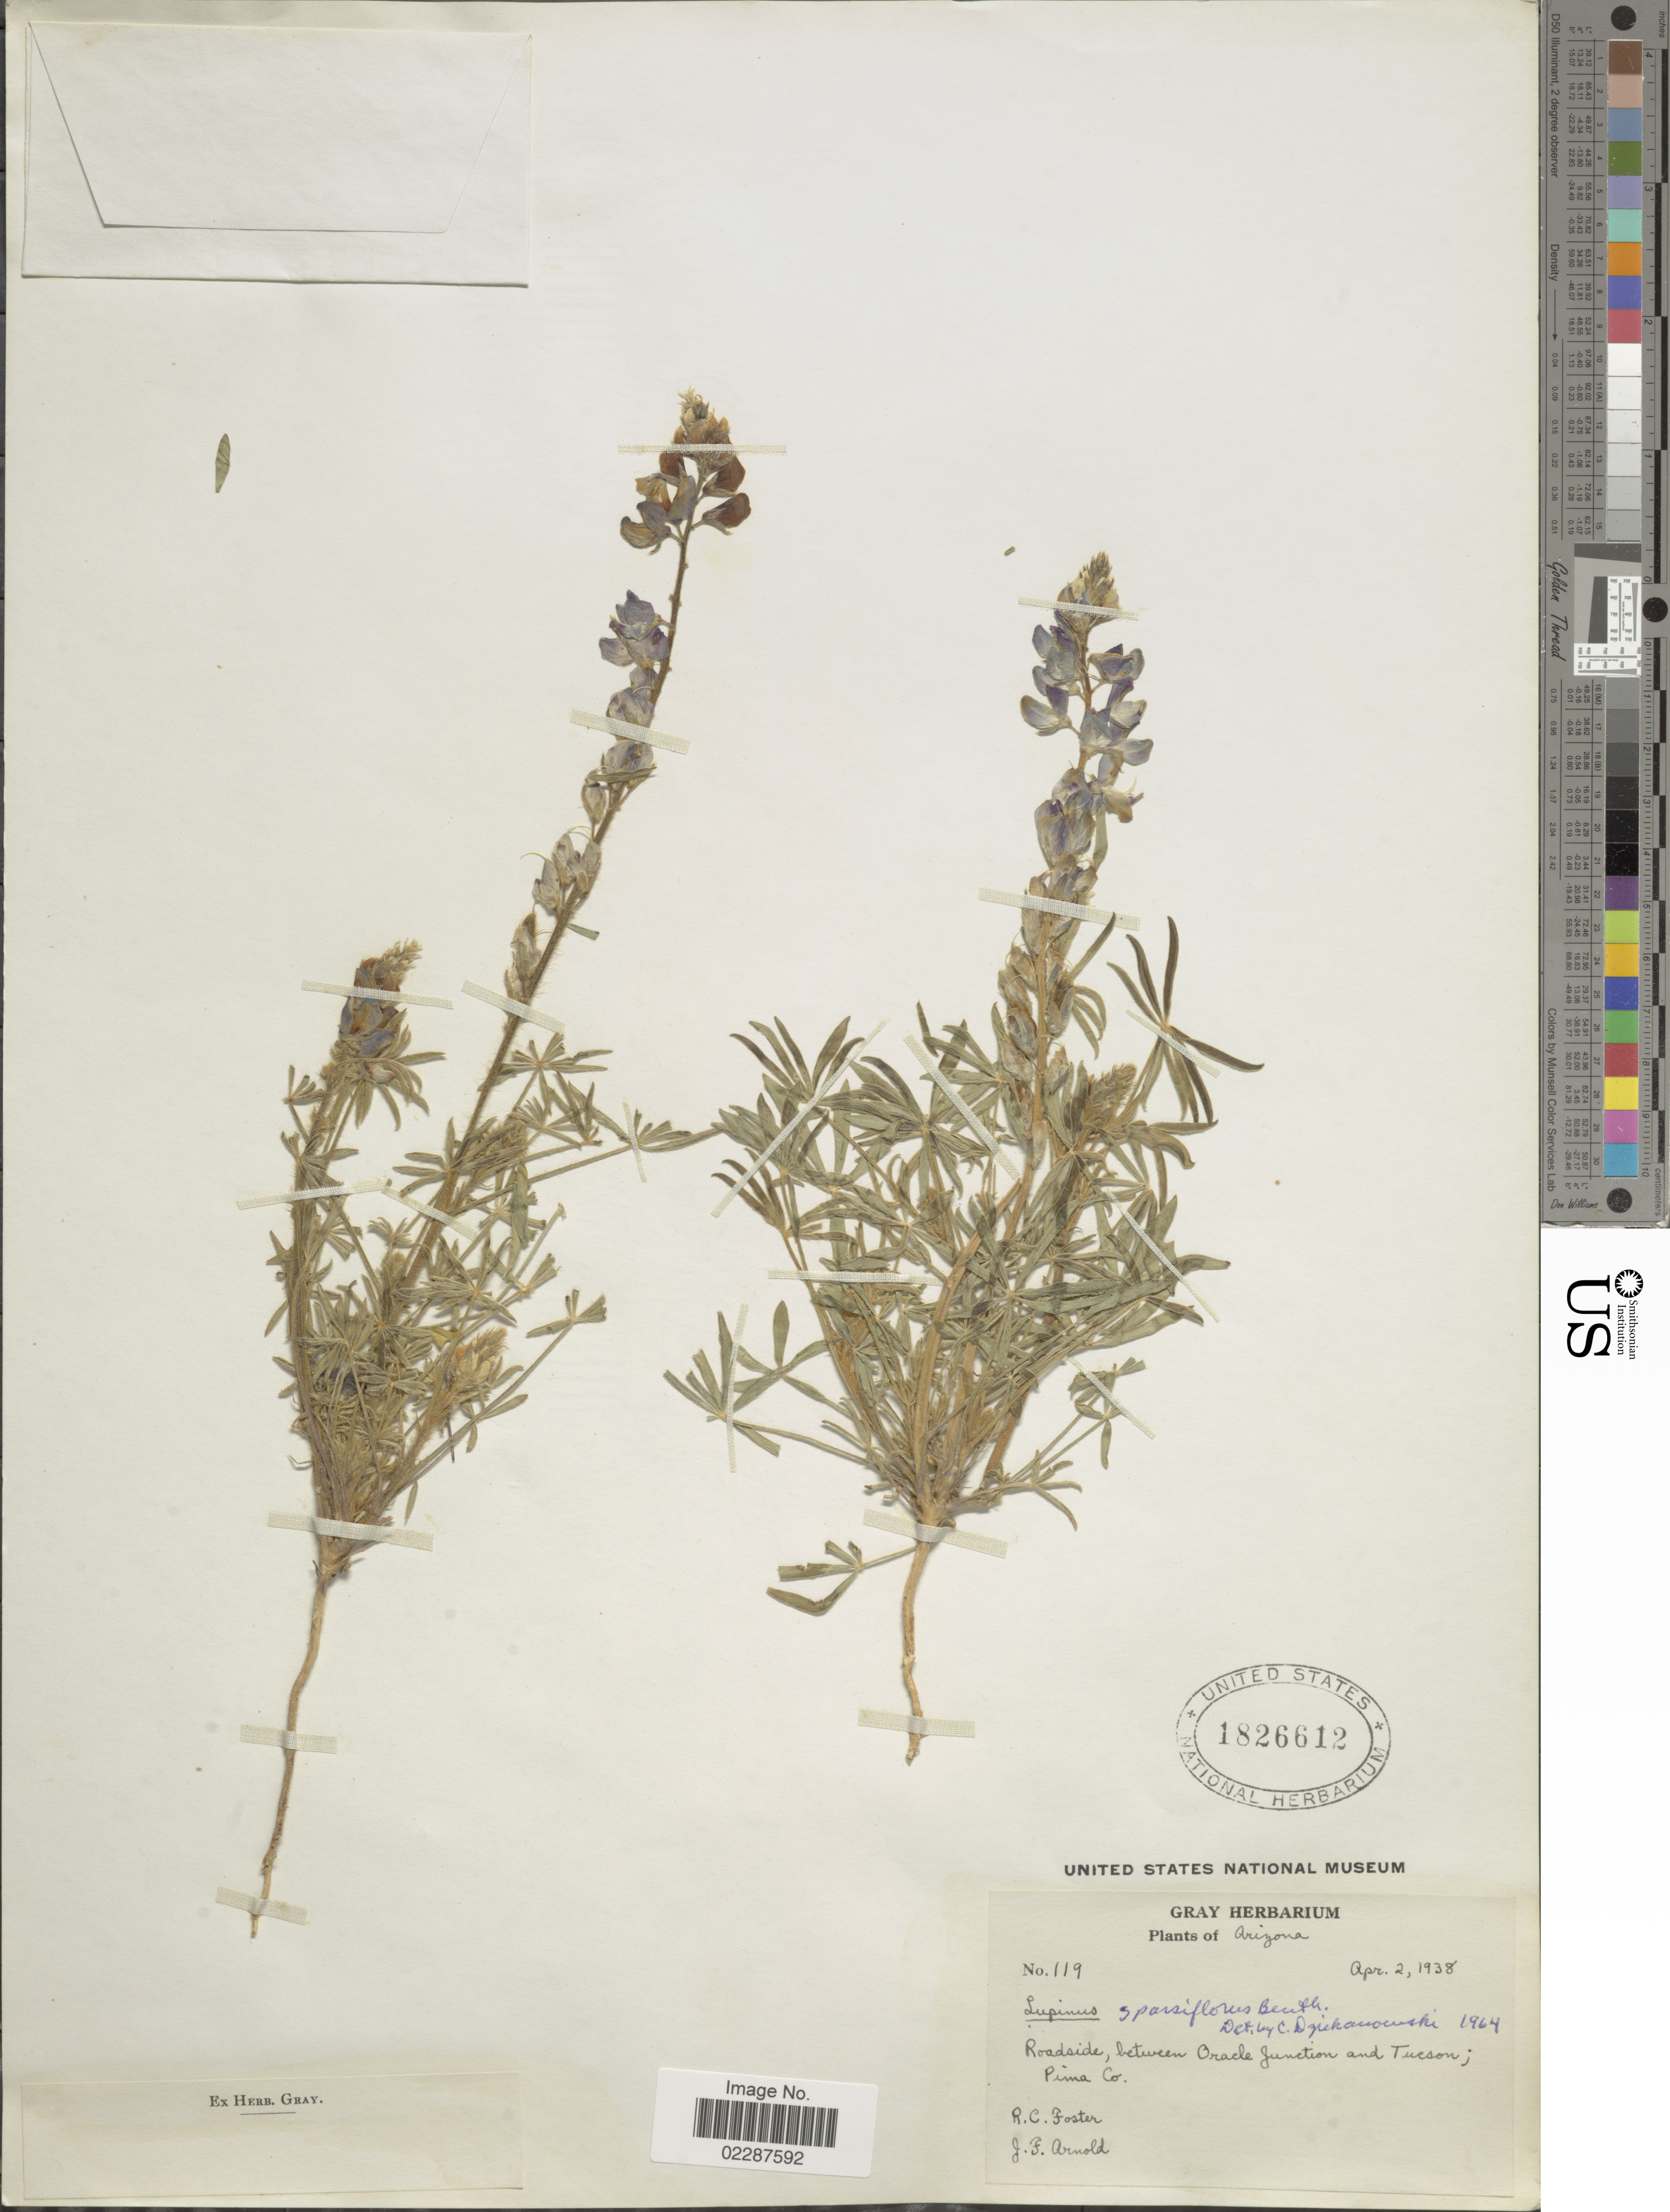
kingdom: Plantae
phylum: Tracheophyta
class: Magnoliopsida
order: Fabales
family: Fabaceae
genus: Lupinus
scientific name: Lupinus sparsiflorus subsp. sparsiflorus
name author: Benth.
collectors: R. C. Foster & J. F. Arnold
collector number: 119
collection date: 1938-04-02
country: United States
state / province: Arizona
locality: Roadside, between Oracle Junction and Tucson; Pima Co.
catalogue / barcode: US 1826612